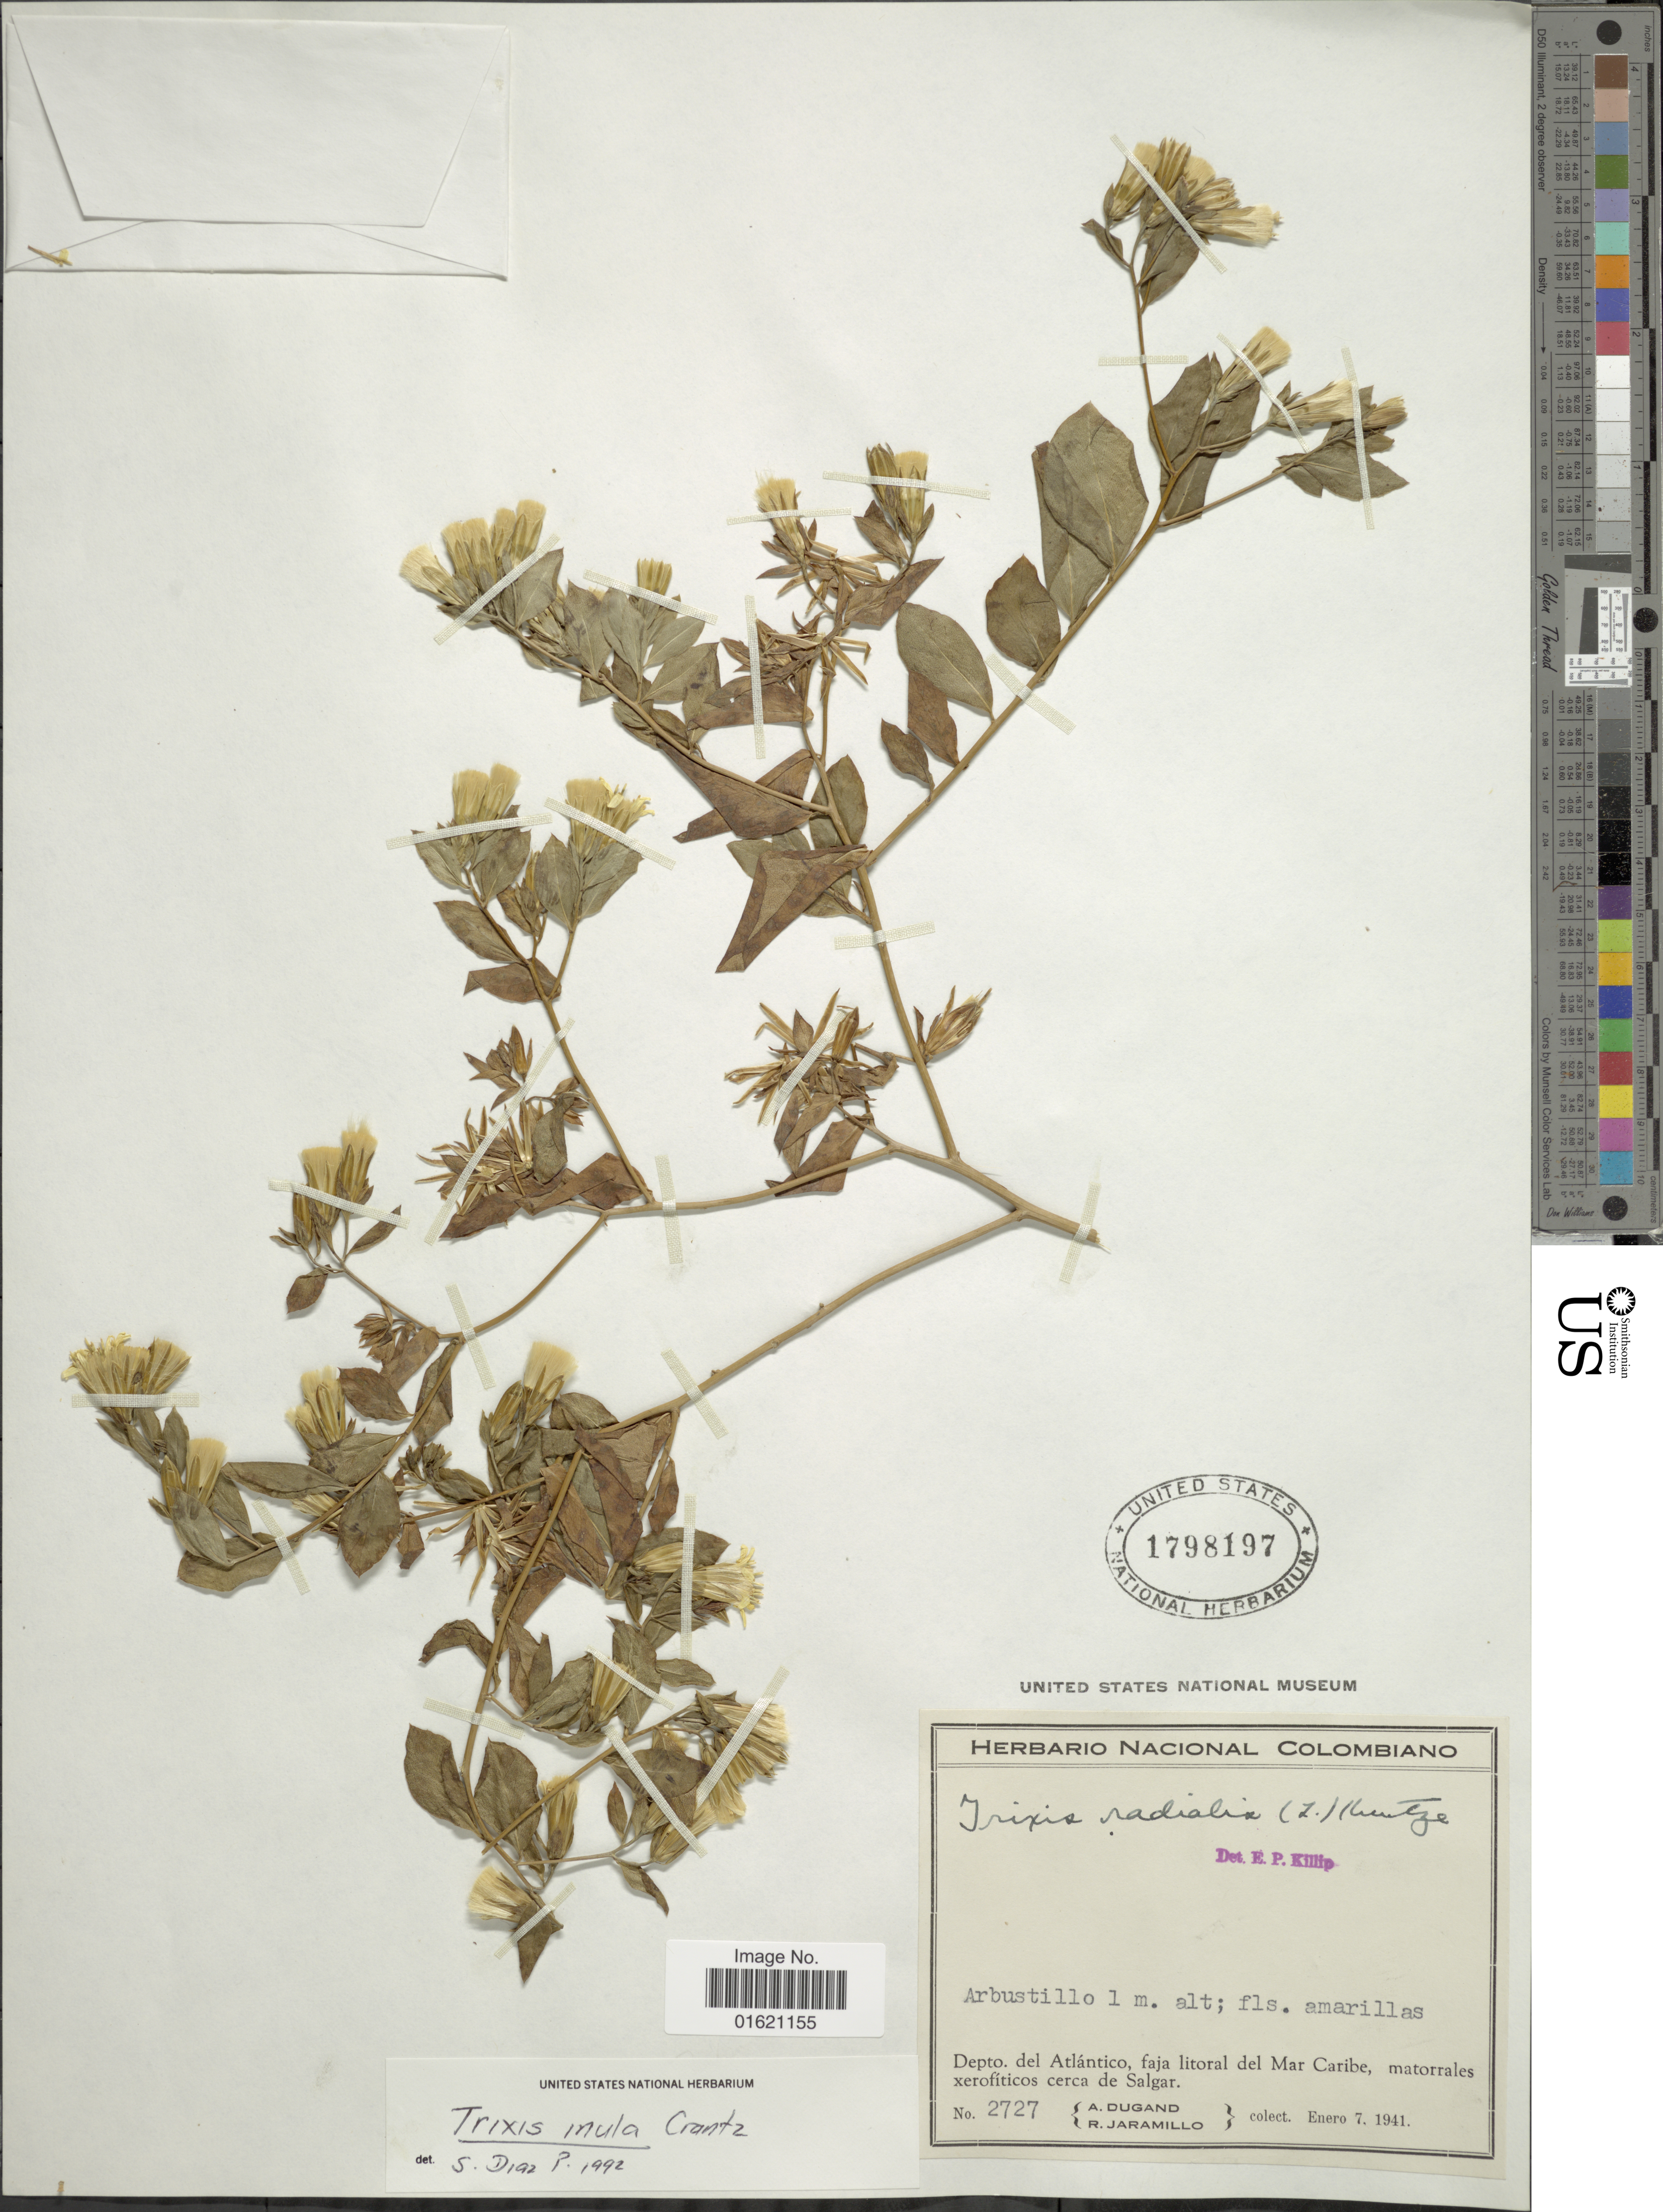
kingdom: Plantae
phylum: Tracheophyta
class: Magnoliopsida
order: Asterales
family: Asteraceae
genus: Trixis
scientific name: Trixis inula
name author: Crantz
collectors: A. Dugand & R. Jaramillo M.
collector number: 2727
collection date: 1941-01-07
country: Colombia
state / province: Atlántico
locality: Faja lirotal del Mar Caribe, matorrales xerofíticos cerca de Salgar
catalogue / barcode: US 1798197